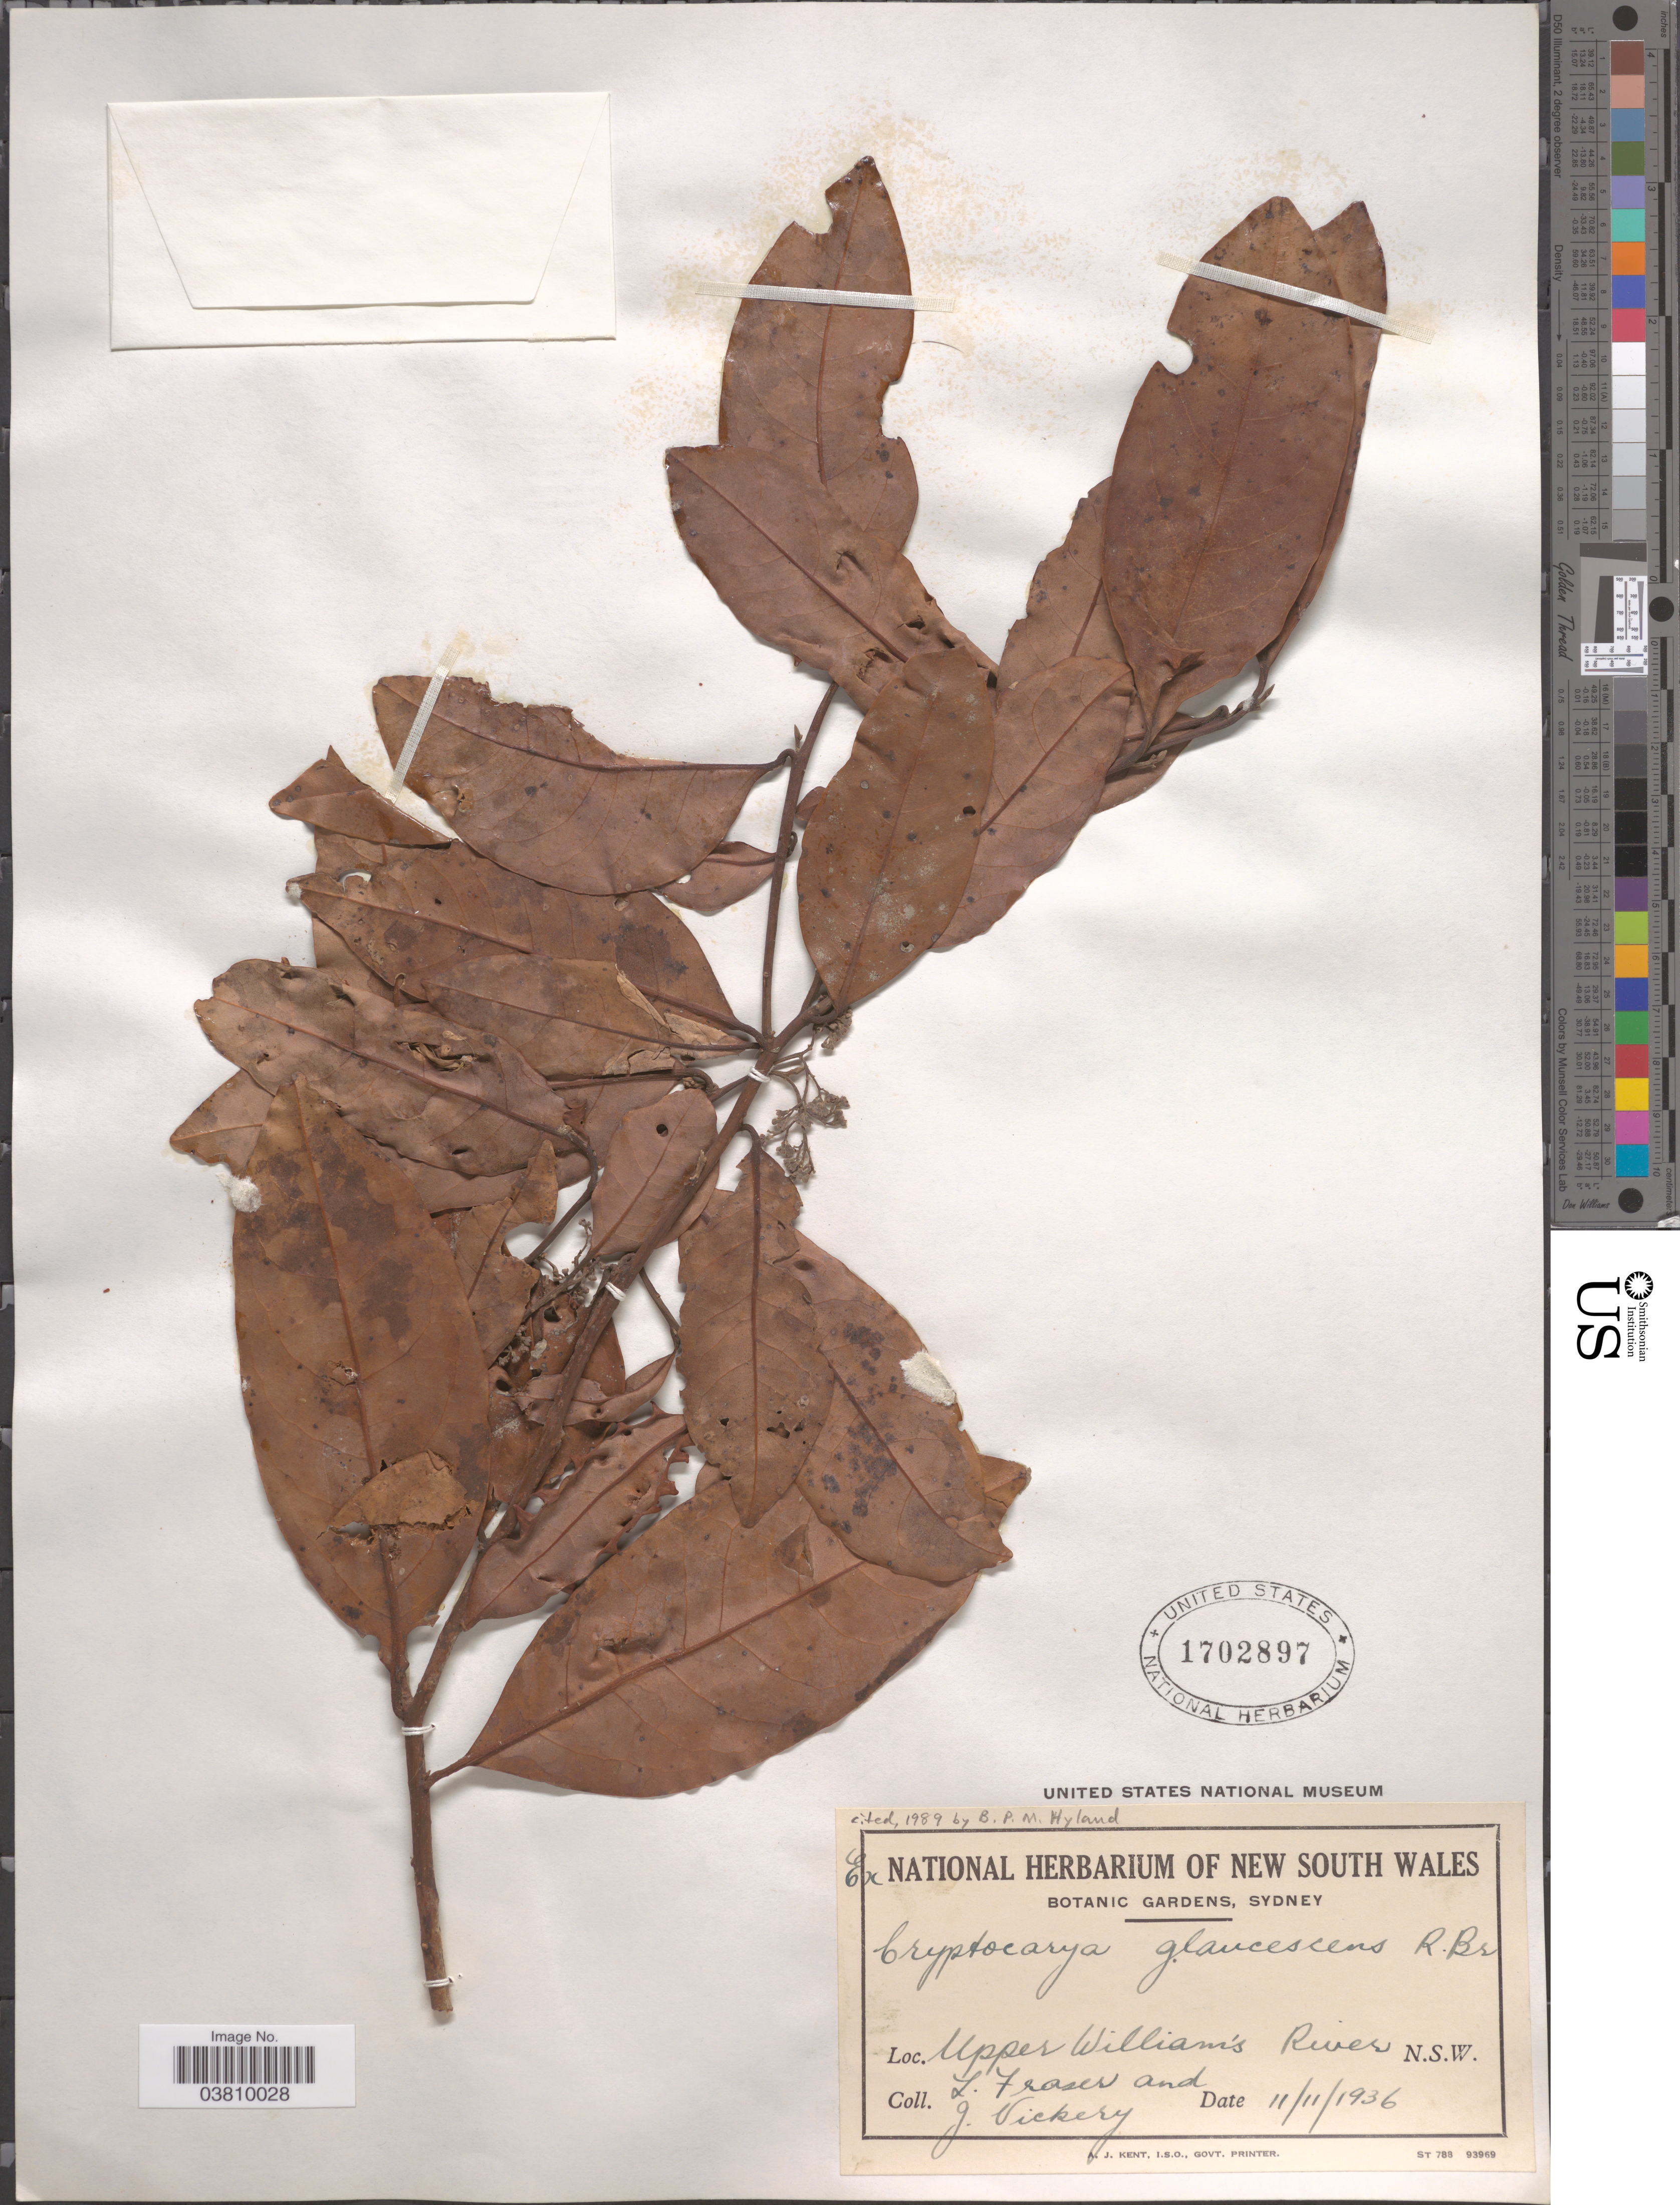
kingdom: Plantae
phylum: Tracheophyta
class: Magnoliopsida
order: Laurales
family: Lauraceae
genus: Cryptocarya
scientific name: Cryptocarya glaucescens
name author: R. Br.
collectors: L. Fraser & J. Vickery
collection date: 1936-11-11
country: Australia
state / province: New South Wales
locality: Upper William's River.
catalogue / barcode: US 1702897